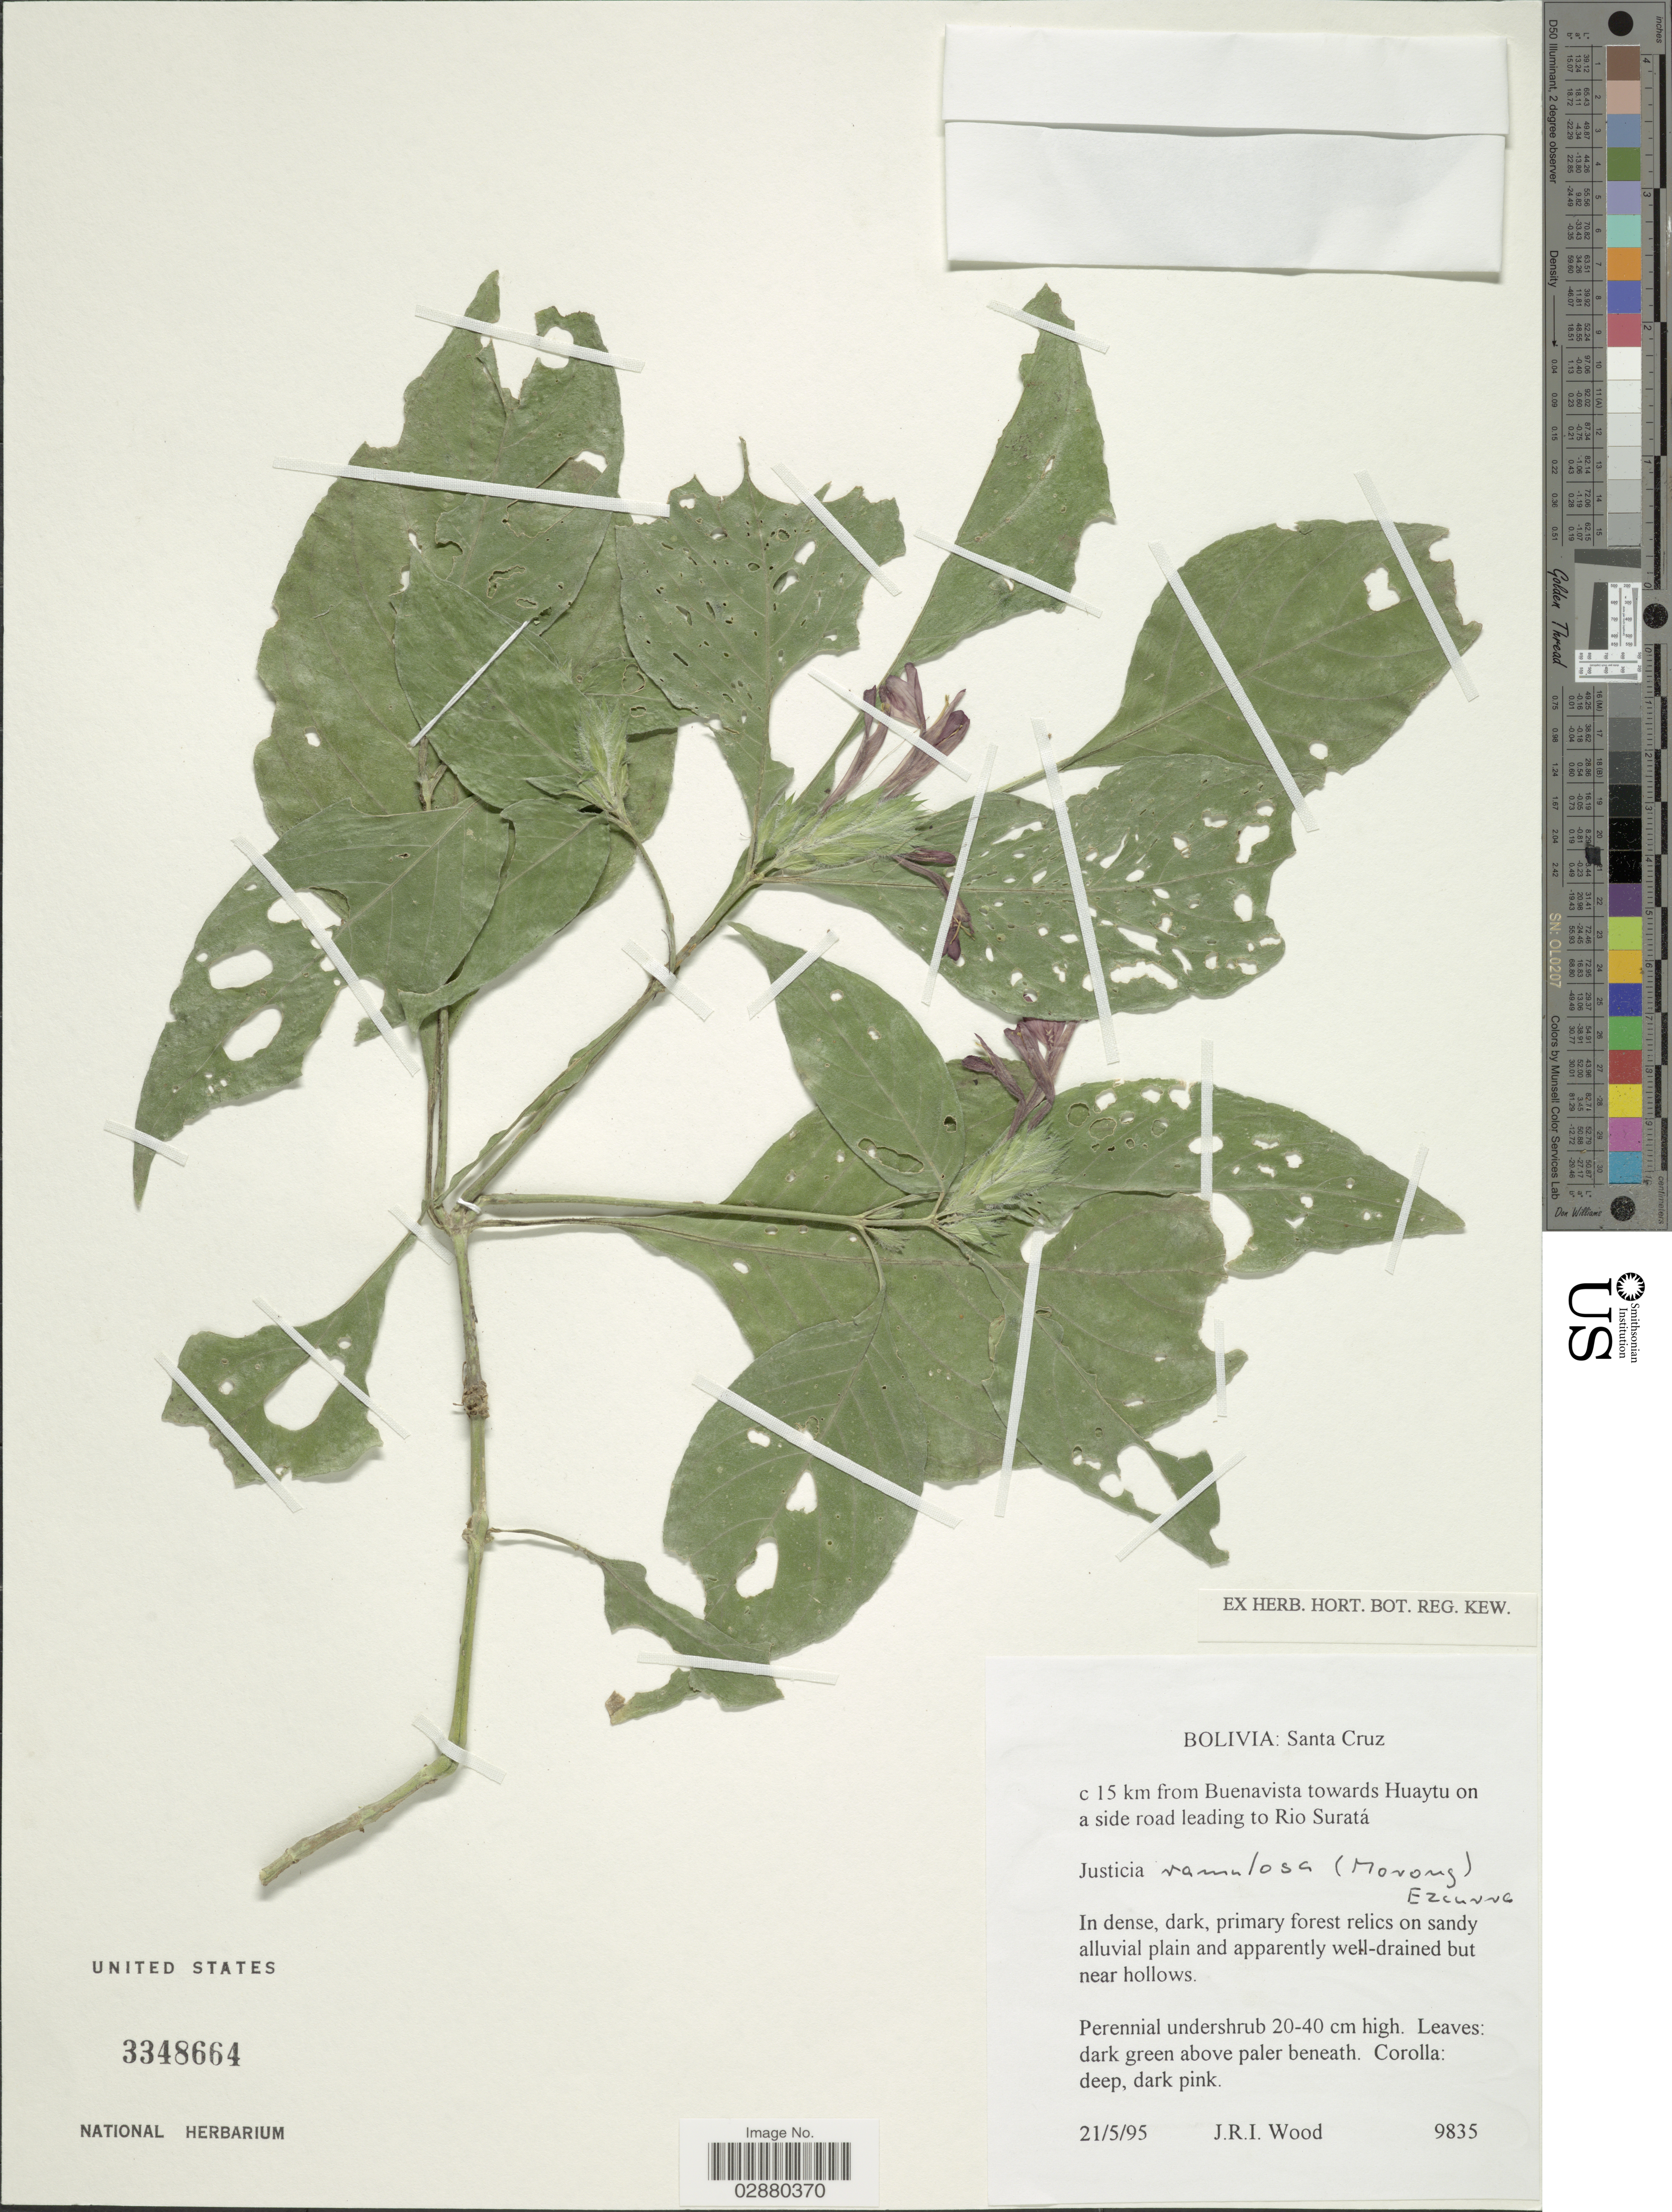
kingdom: Plantae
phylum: Tracheophyta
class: Magnoliopsida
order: Lamiales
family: Acanthaceae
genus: Justicia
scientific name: Justicia ramulosa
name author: (Morong) V.A.W. Graham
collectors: J. R. I. Wood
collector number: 9835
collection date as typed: Transcribed d/m/y: 21/5/95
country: Bolivia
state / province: Santa Cruz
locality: C 15 km from Buenavista towards Huaytu on a side road leading to Rio Suratá.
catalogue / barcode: US 3348664